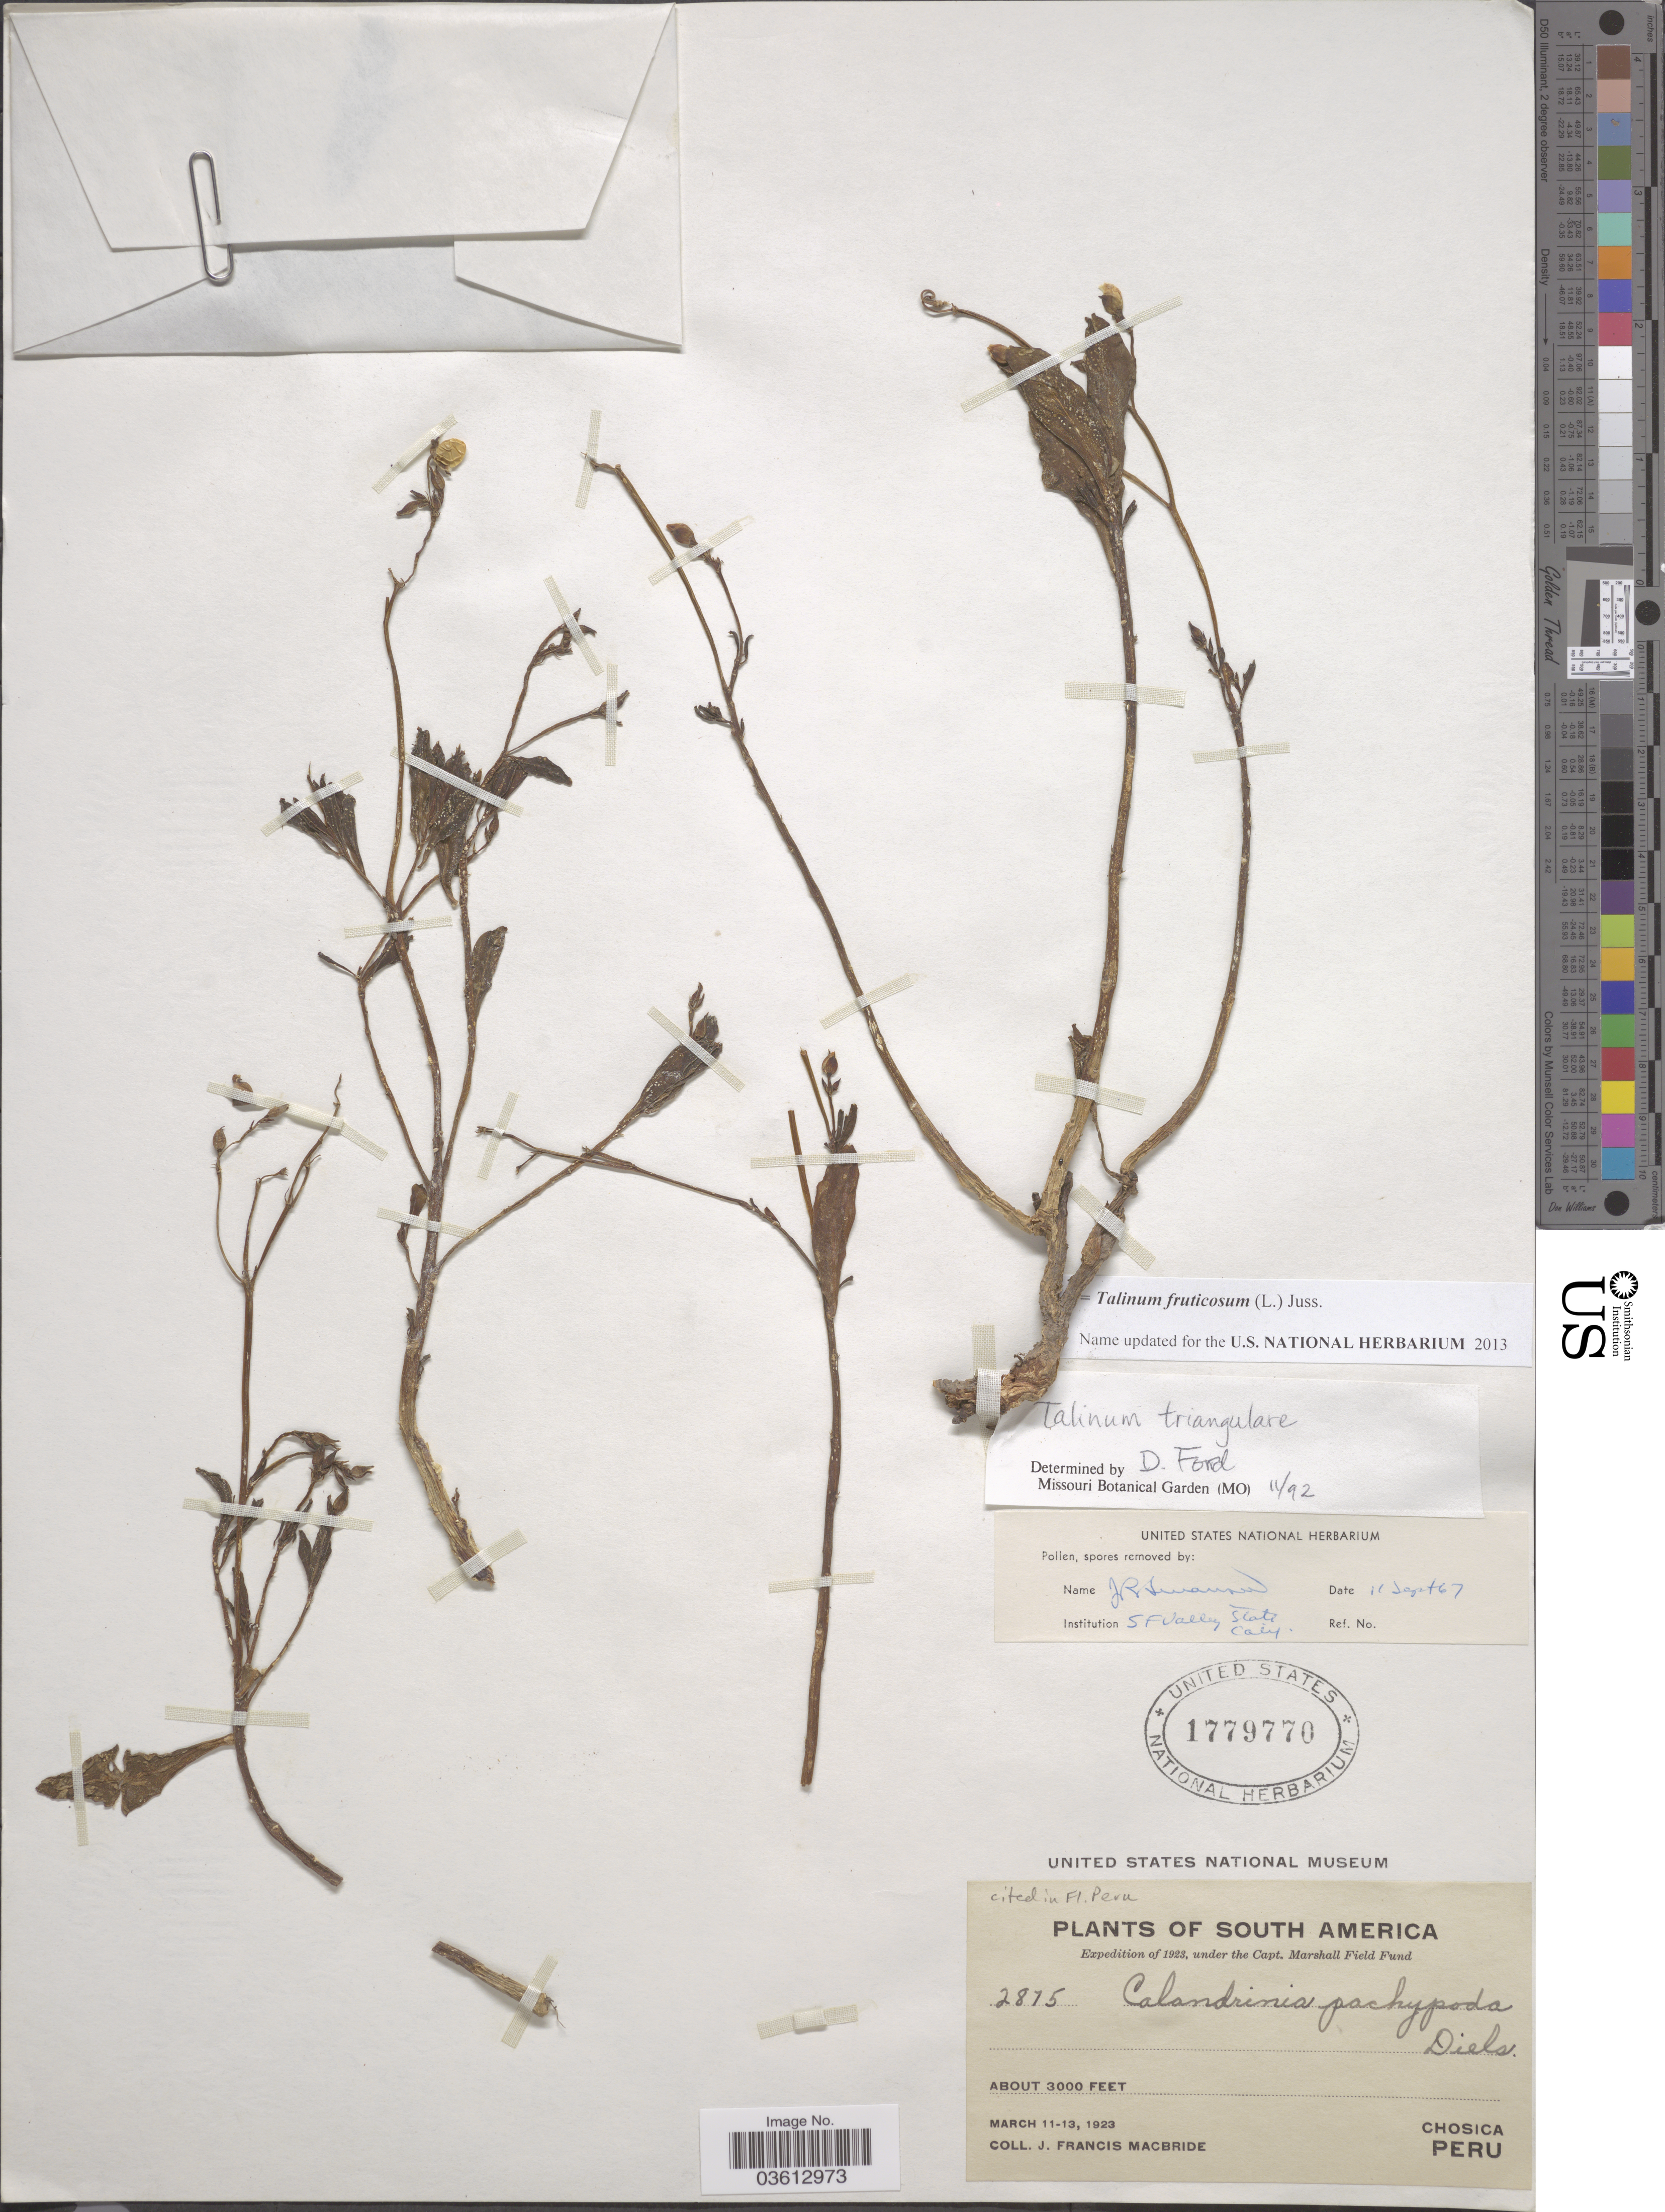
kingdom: Plantae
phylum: Tracheophyta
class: Magnoliopsida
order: Caryophyllales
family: Talinaceae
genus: Talinum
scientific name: Talinum fruticosum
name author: (L.) Juss.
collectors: J. F. Macbride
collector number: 2875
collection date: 1923-03-11/1923-03-13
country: Peru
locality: Chosica.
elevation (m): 914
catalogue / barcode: US 1779770